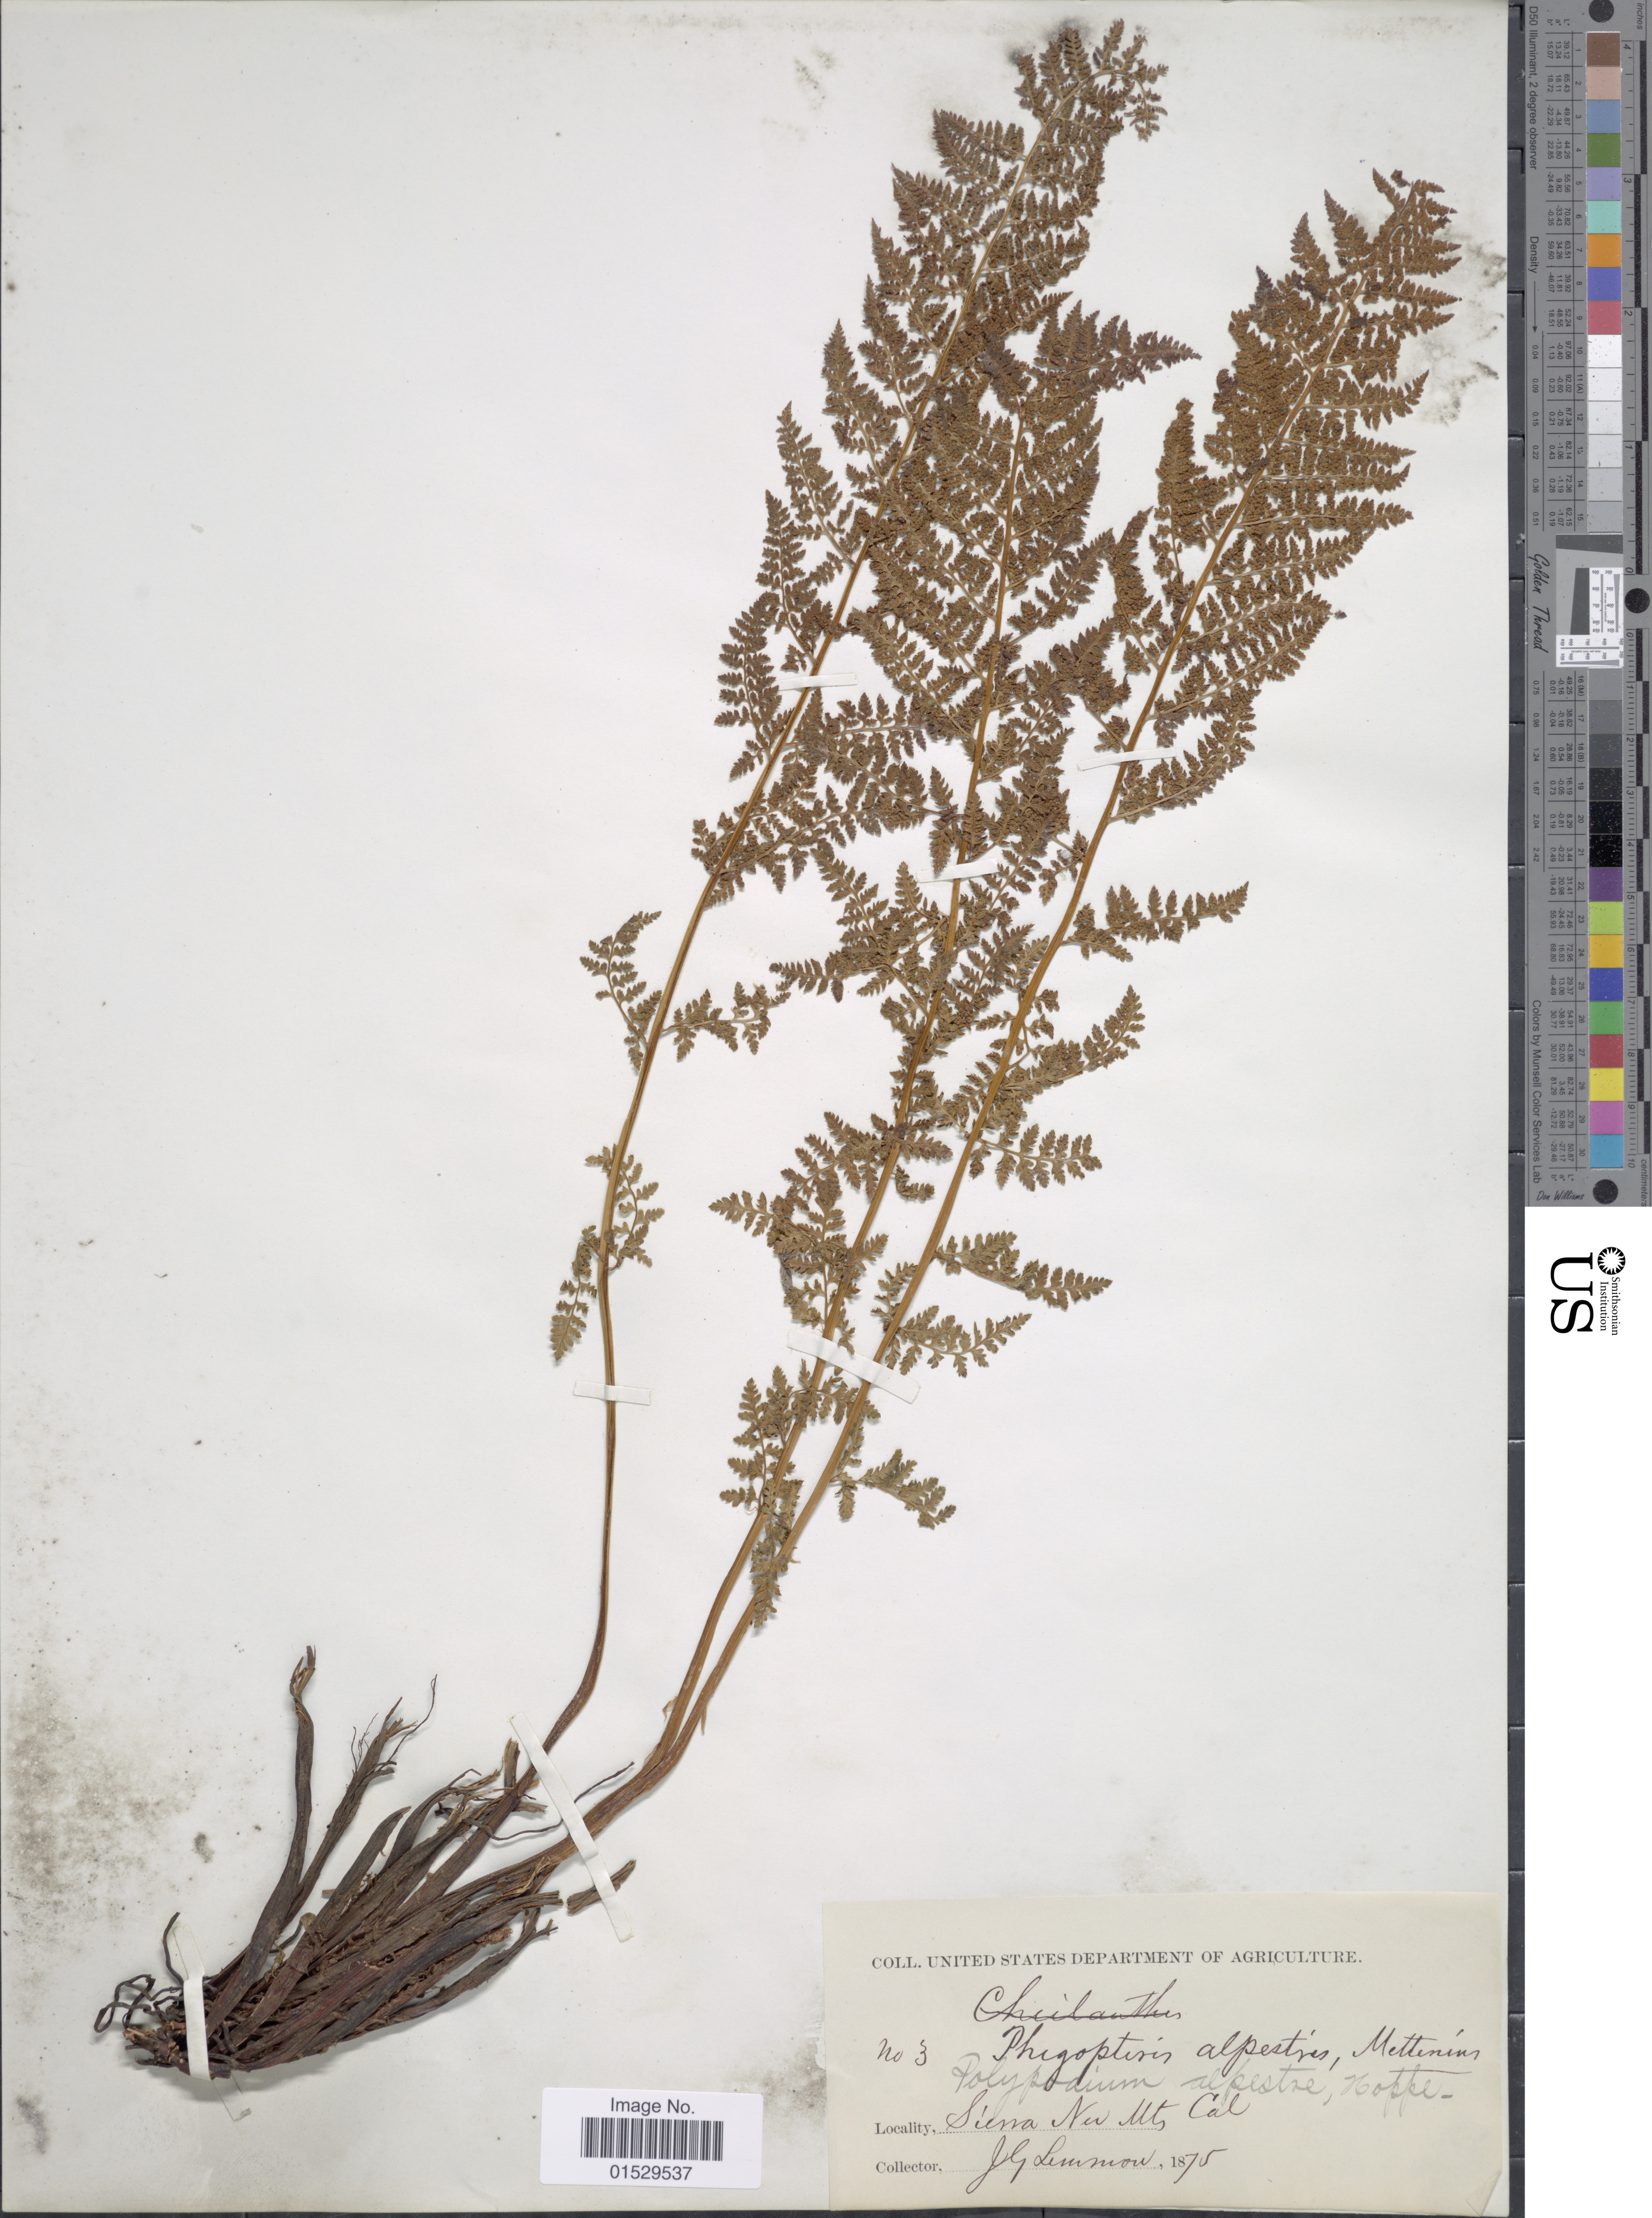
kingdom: Plantae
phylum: Tracheophyta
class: Polypodiopsida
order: Polypodiales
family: Athyriaceae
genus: Athyrium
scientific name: Athyrium distentifolilum subsp. americanum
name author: (Butters) Hultén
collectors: J. Lemmon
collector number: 3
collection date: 1875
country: United States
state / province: California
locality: Sierra Nev Mts., Cal.